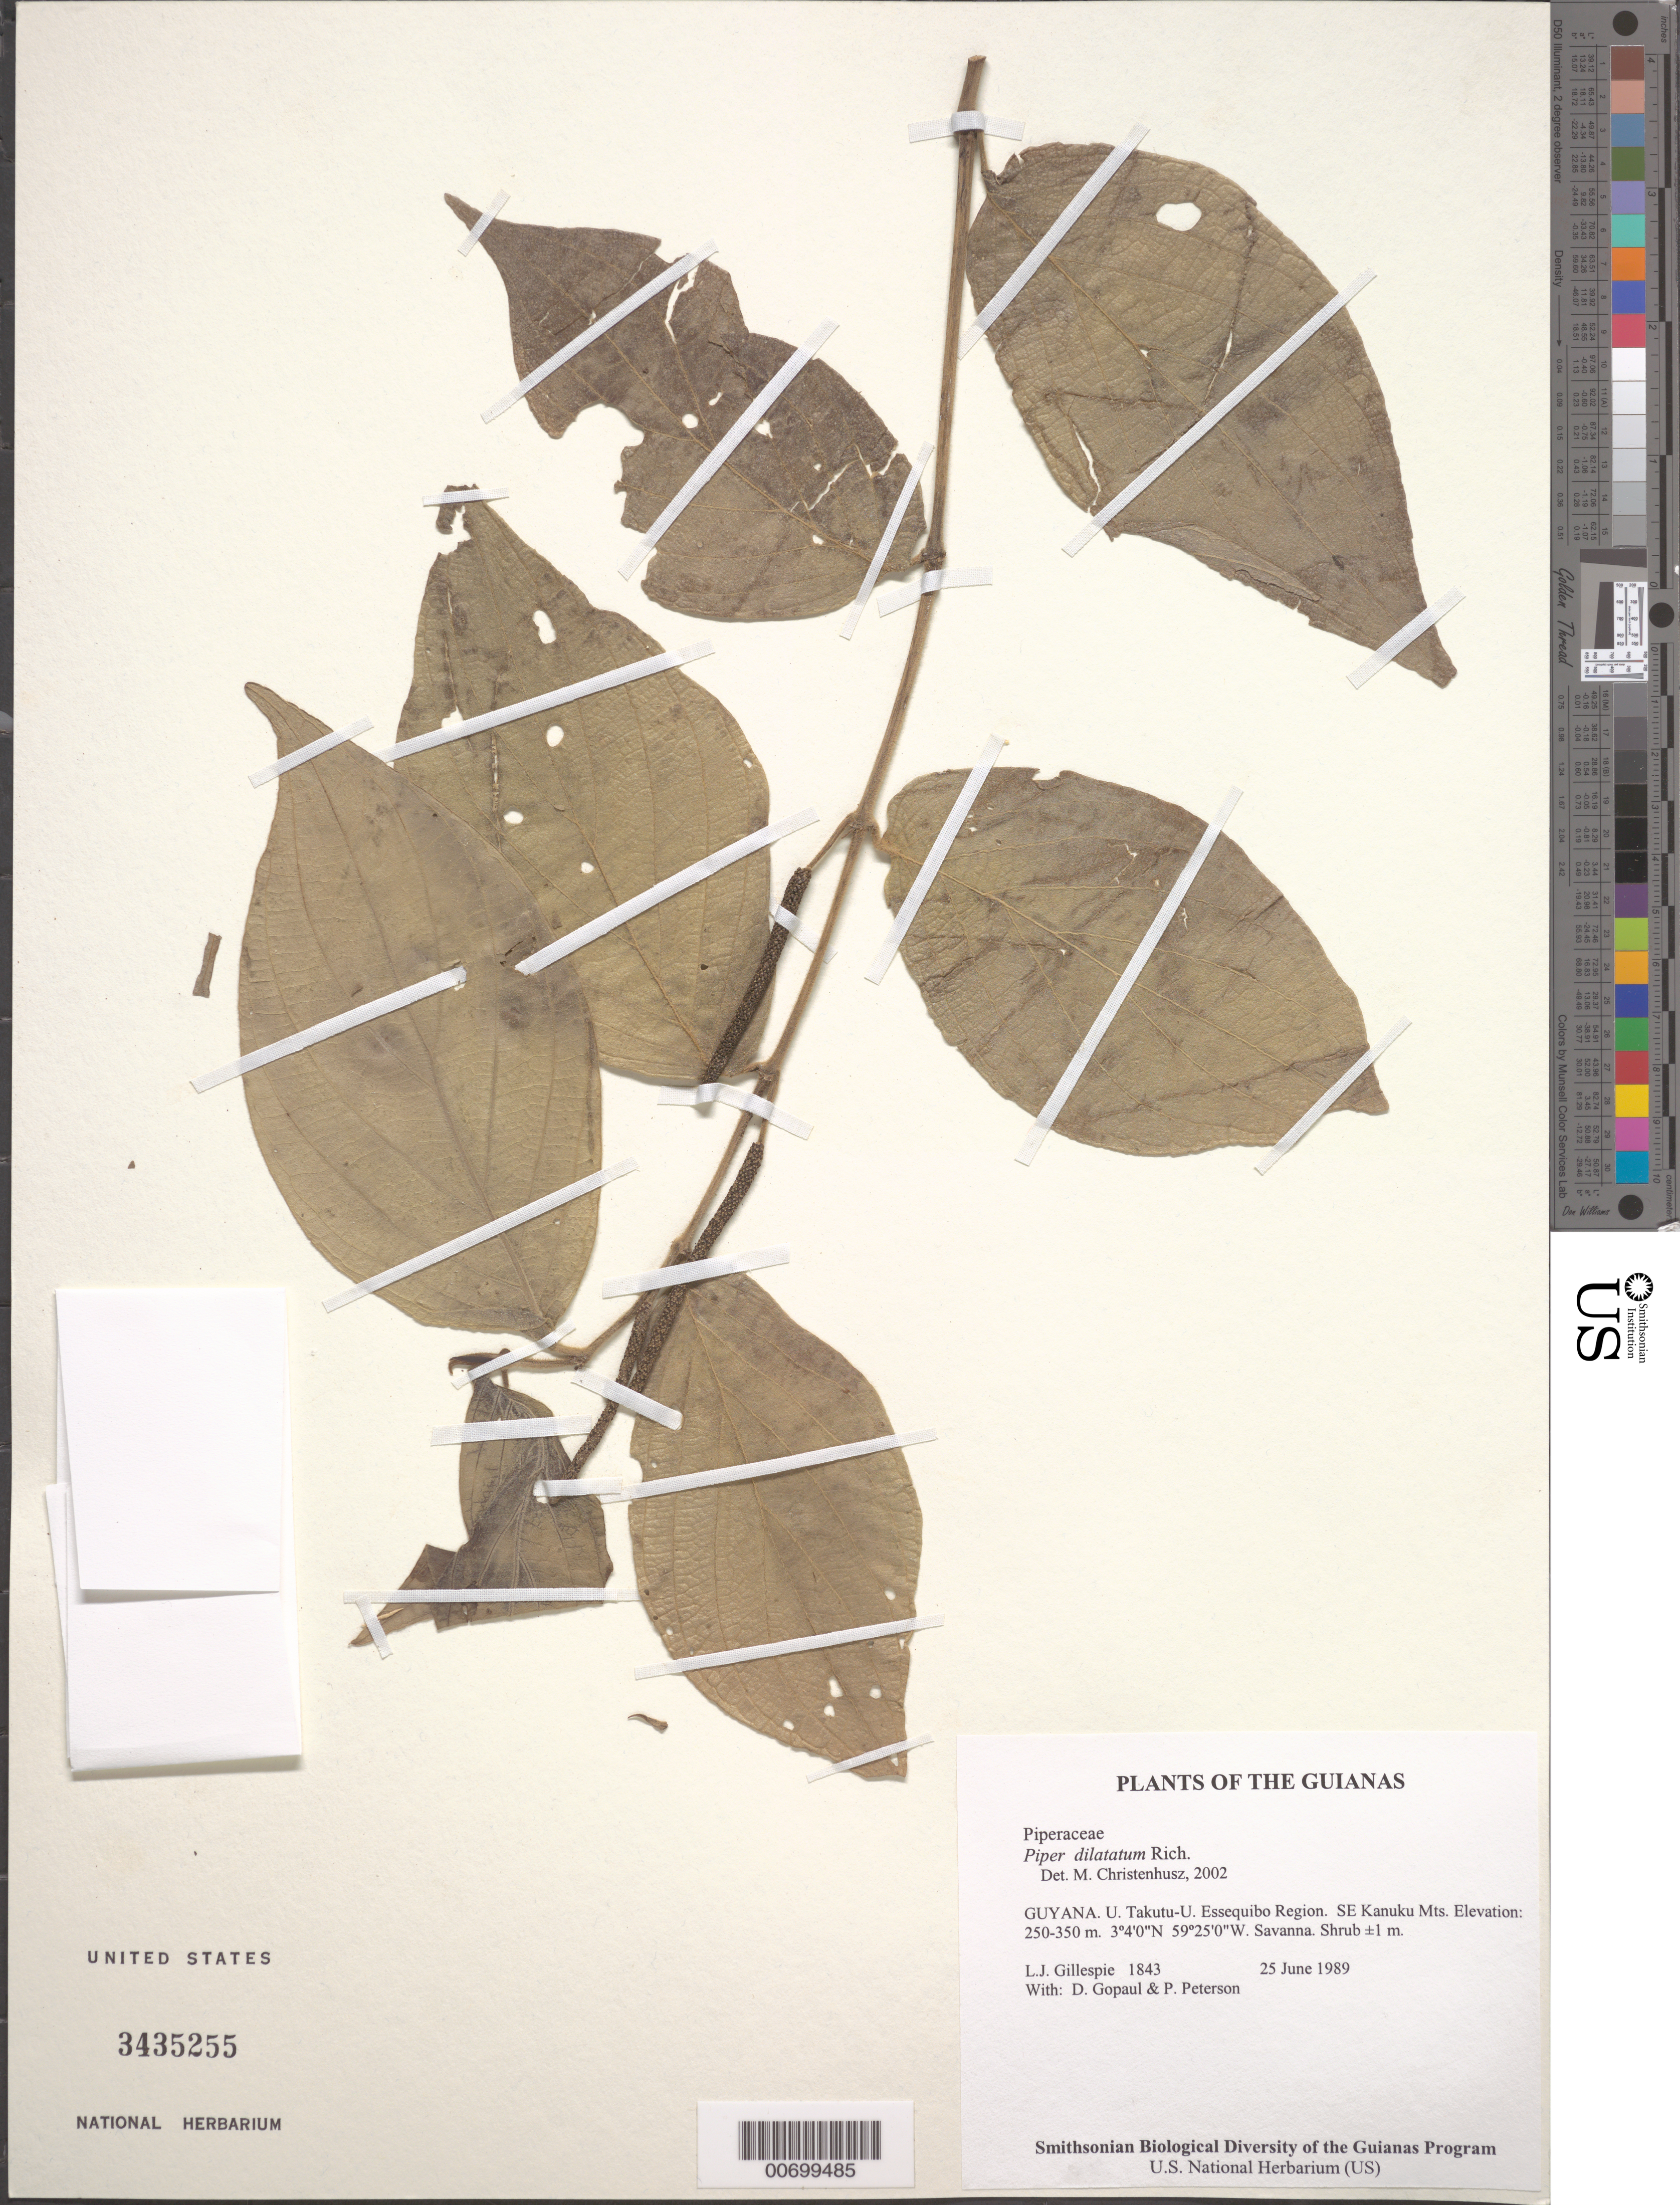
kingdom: Plantae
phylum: Tracheophyta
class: Magnoliopsida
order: Piperales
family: Piperaceae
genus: Piper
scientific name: Piper dilatatum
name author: Rich.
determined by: Christenhusz, M. J. M.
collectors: L. J. Gillespie, D. Gopaul & P. M. Peterson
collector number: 1843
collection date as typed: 25 June 1989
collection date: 1989-06-25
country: Guyana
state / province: U. Takutu-U. Essequibo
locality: SE Kanuku Mts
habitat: Savanna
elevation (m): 250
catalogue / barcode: US 3435255